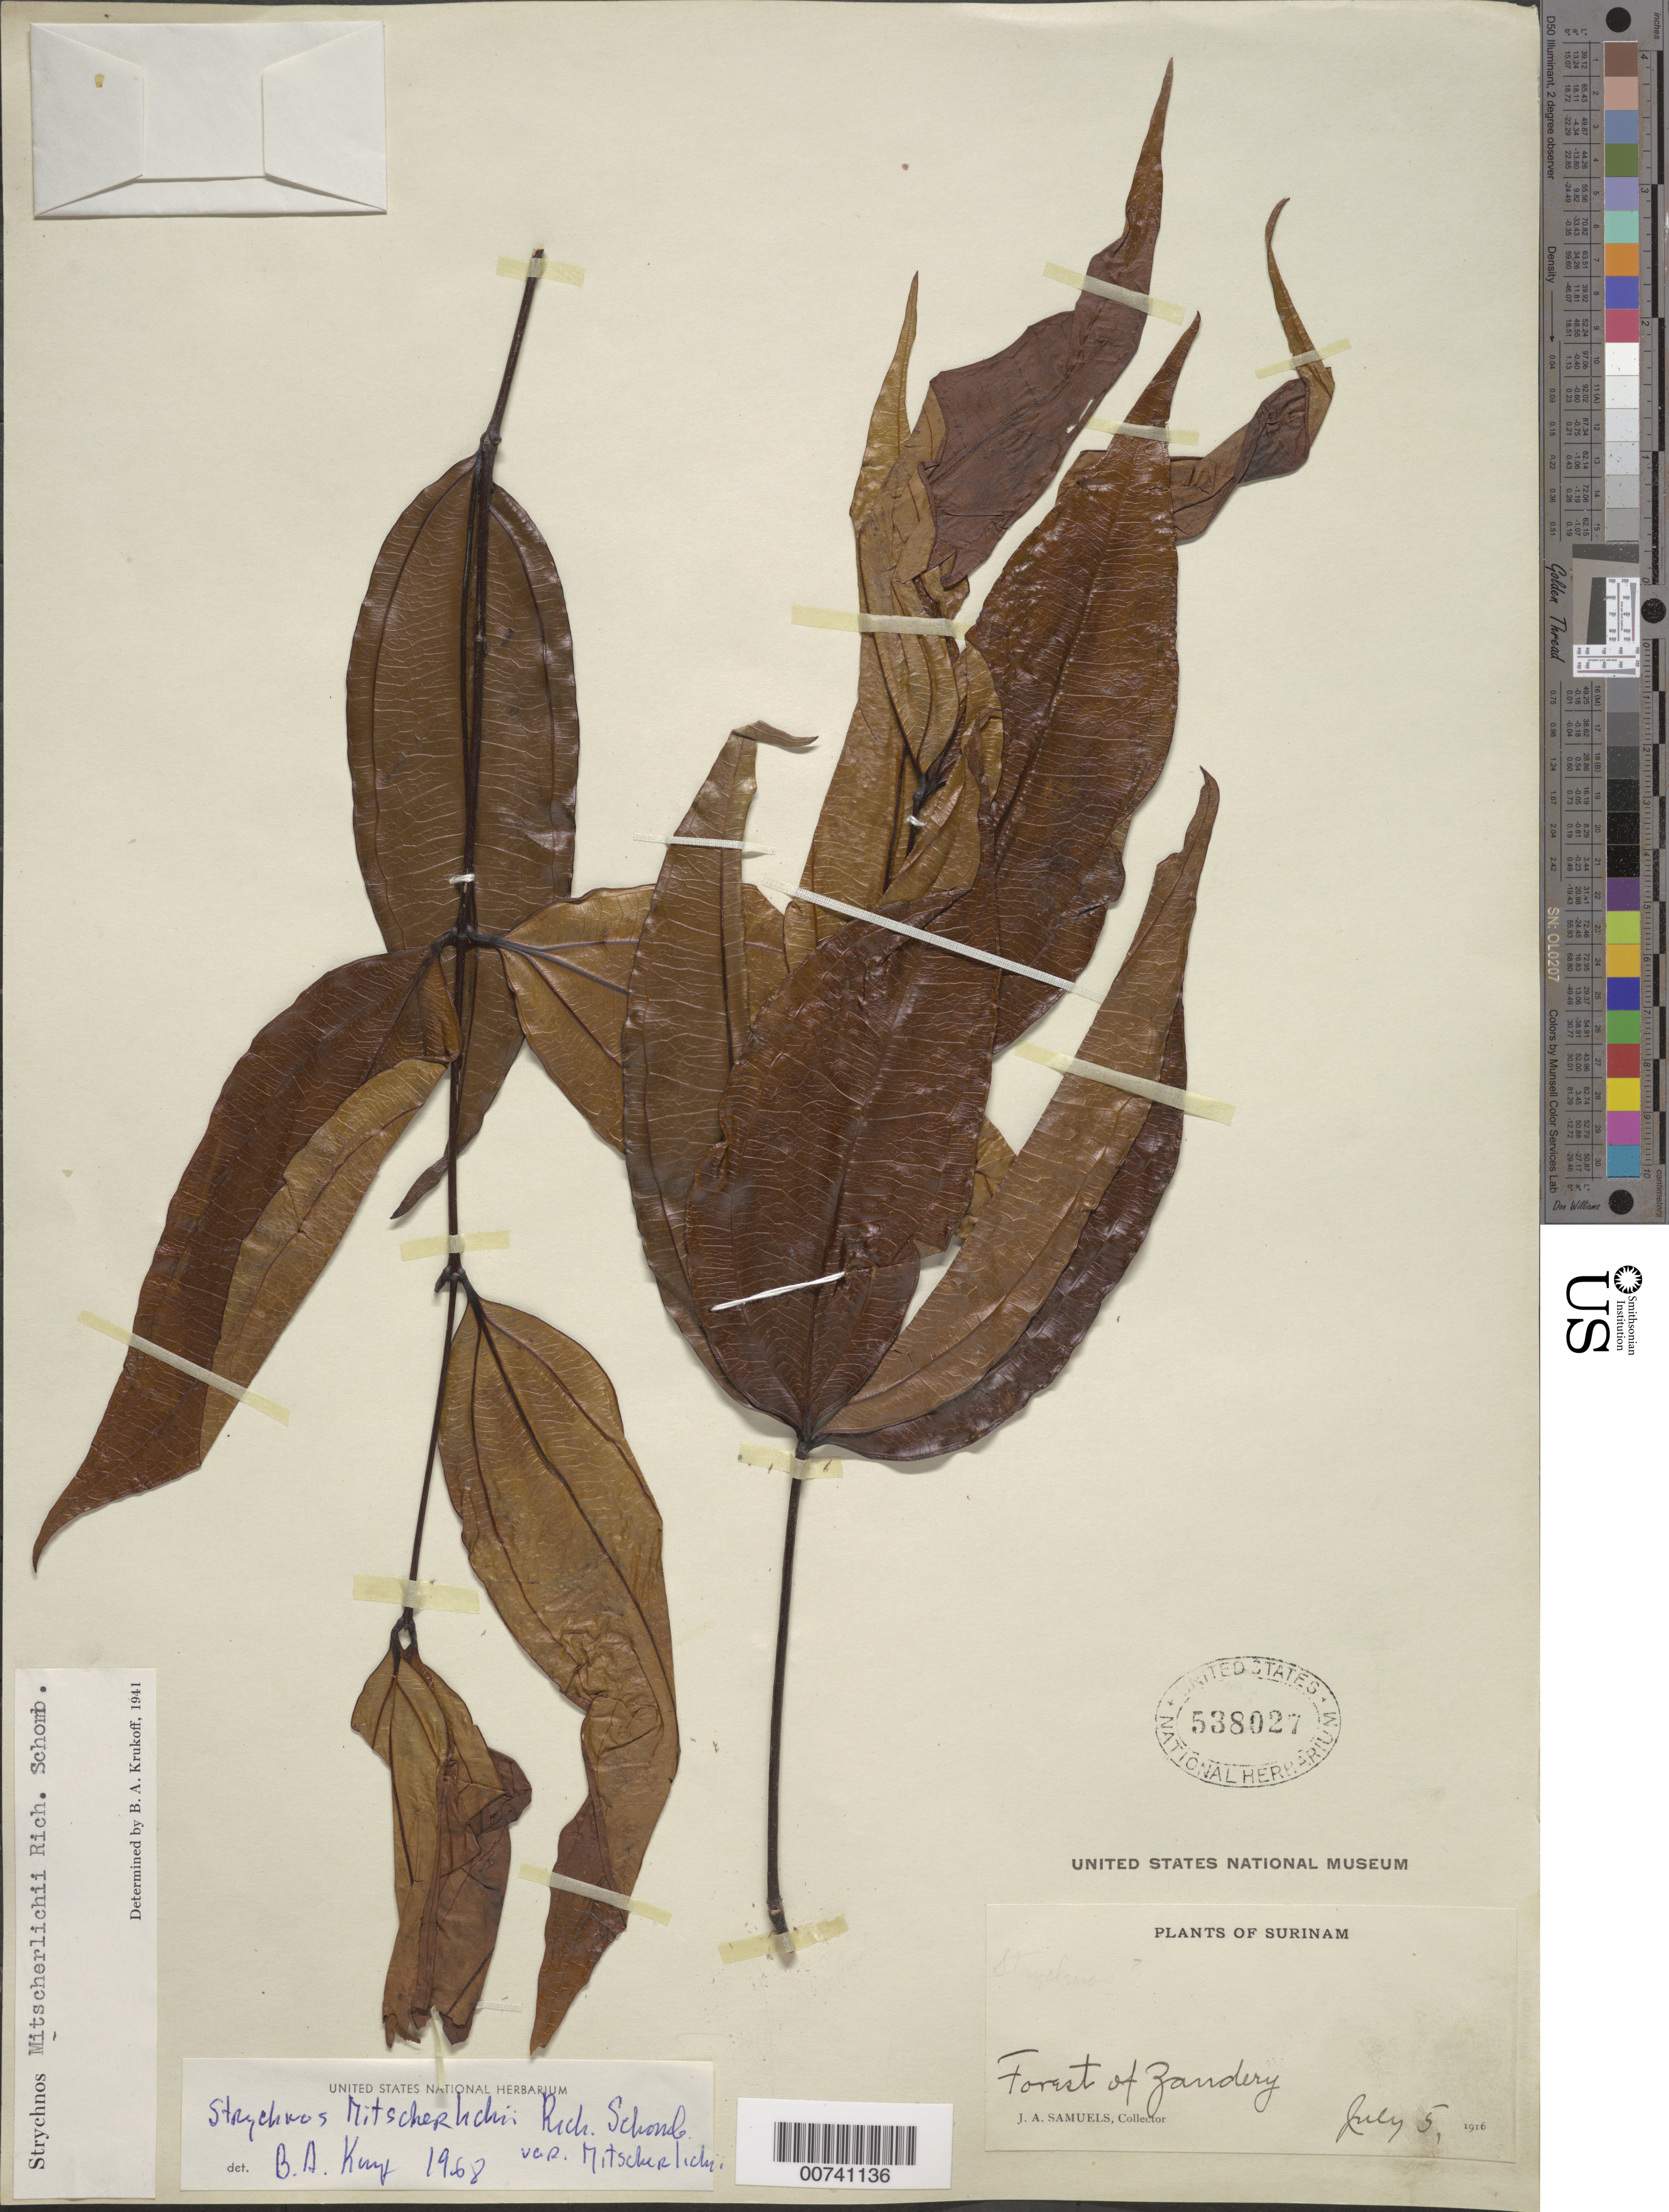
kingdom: Plantae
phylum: Tracheophyta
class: Magnoliopsida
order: Gentianales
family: Loganiaceae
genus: Strychnos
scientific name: Strychnos mitscherlichii var. mitscherlichii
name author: M.R. Schomb.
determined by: Krukoff, B. A.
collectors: J. A. Samuels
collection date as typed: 5-Jul-16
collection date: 1916-07-05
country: Suriname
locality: Forest of Zandery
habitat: Forest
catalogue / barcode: US 538027